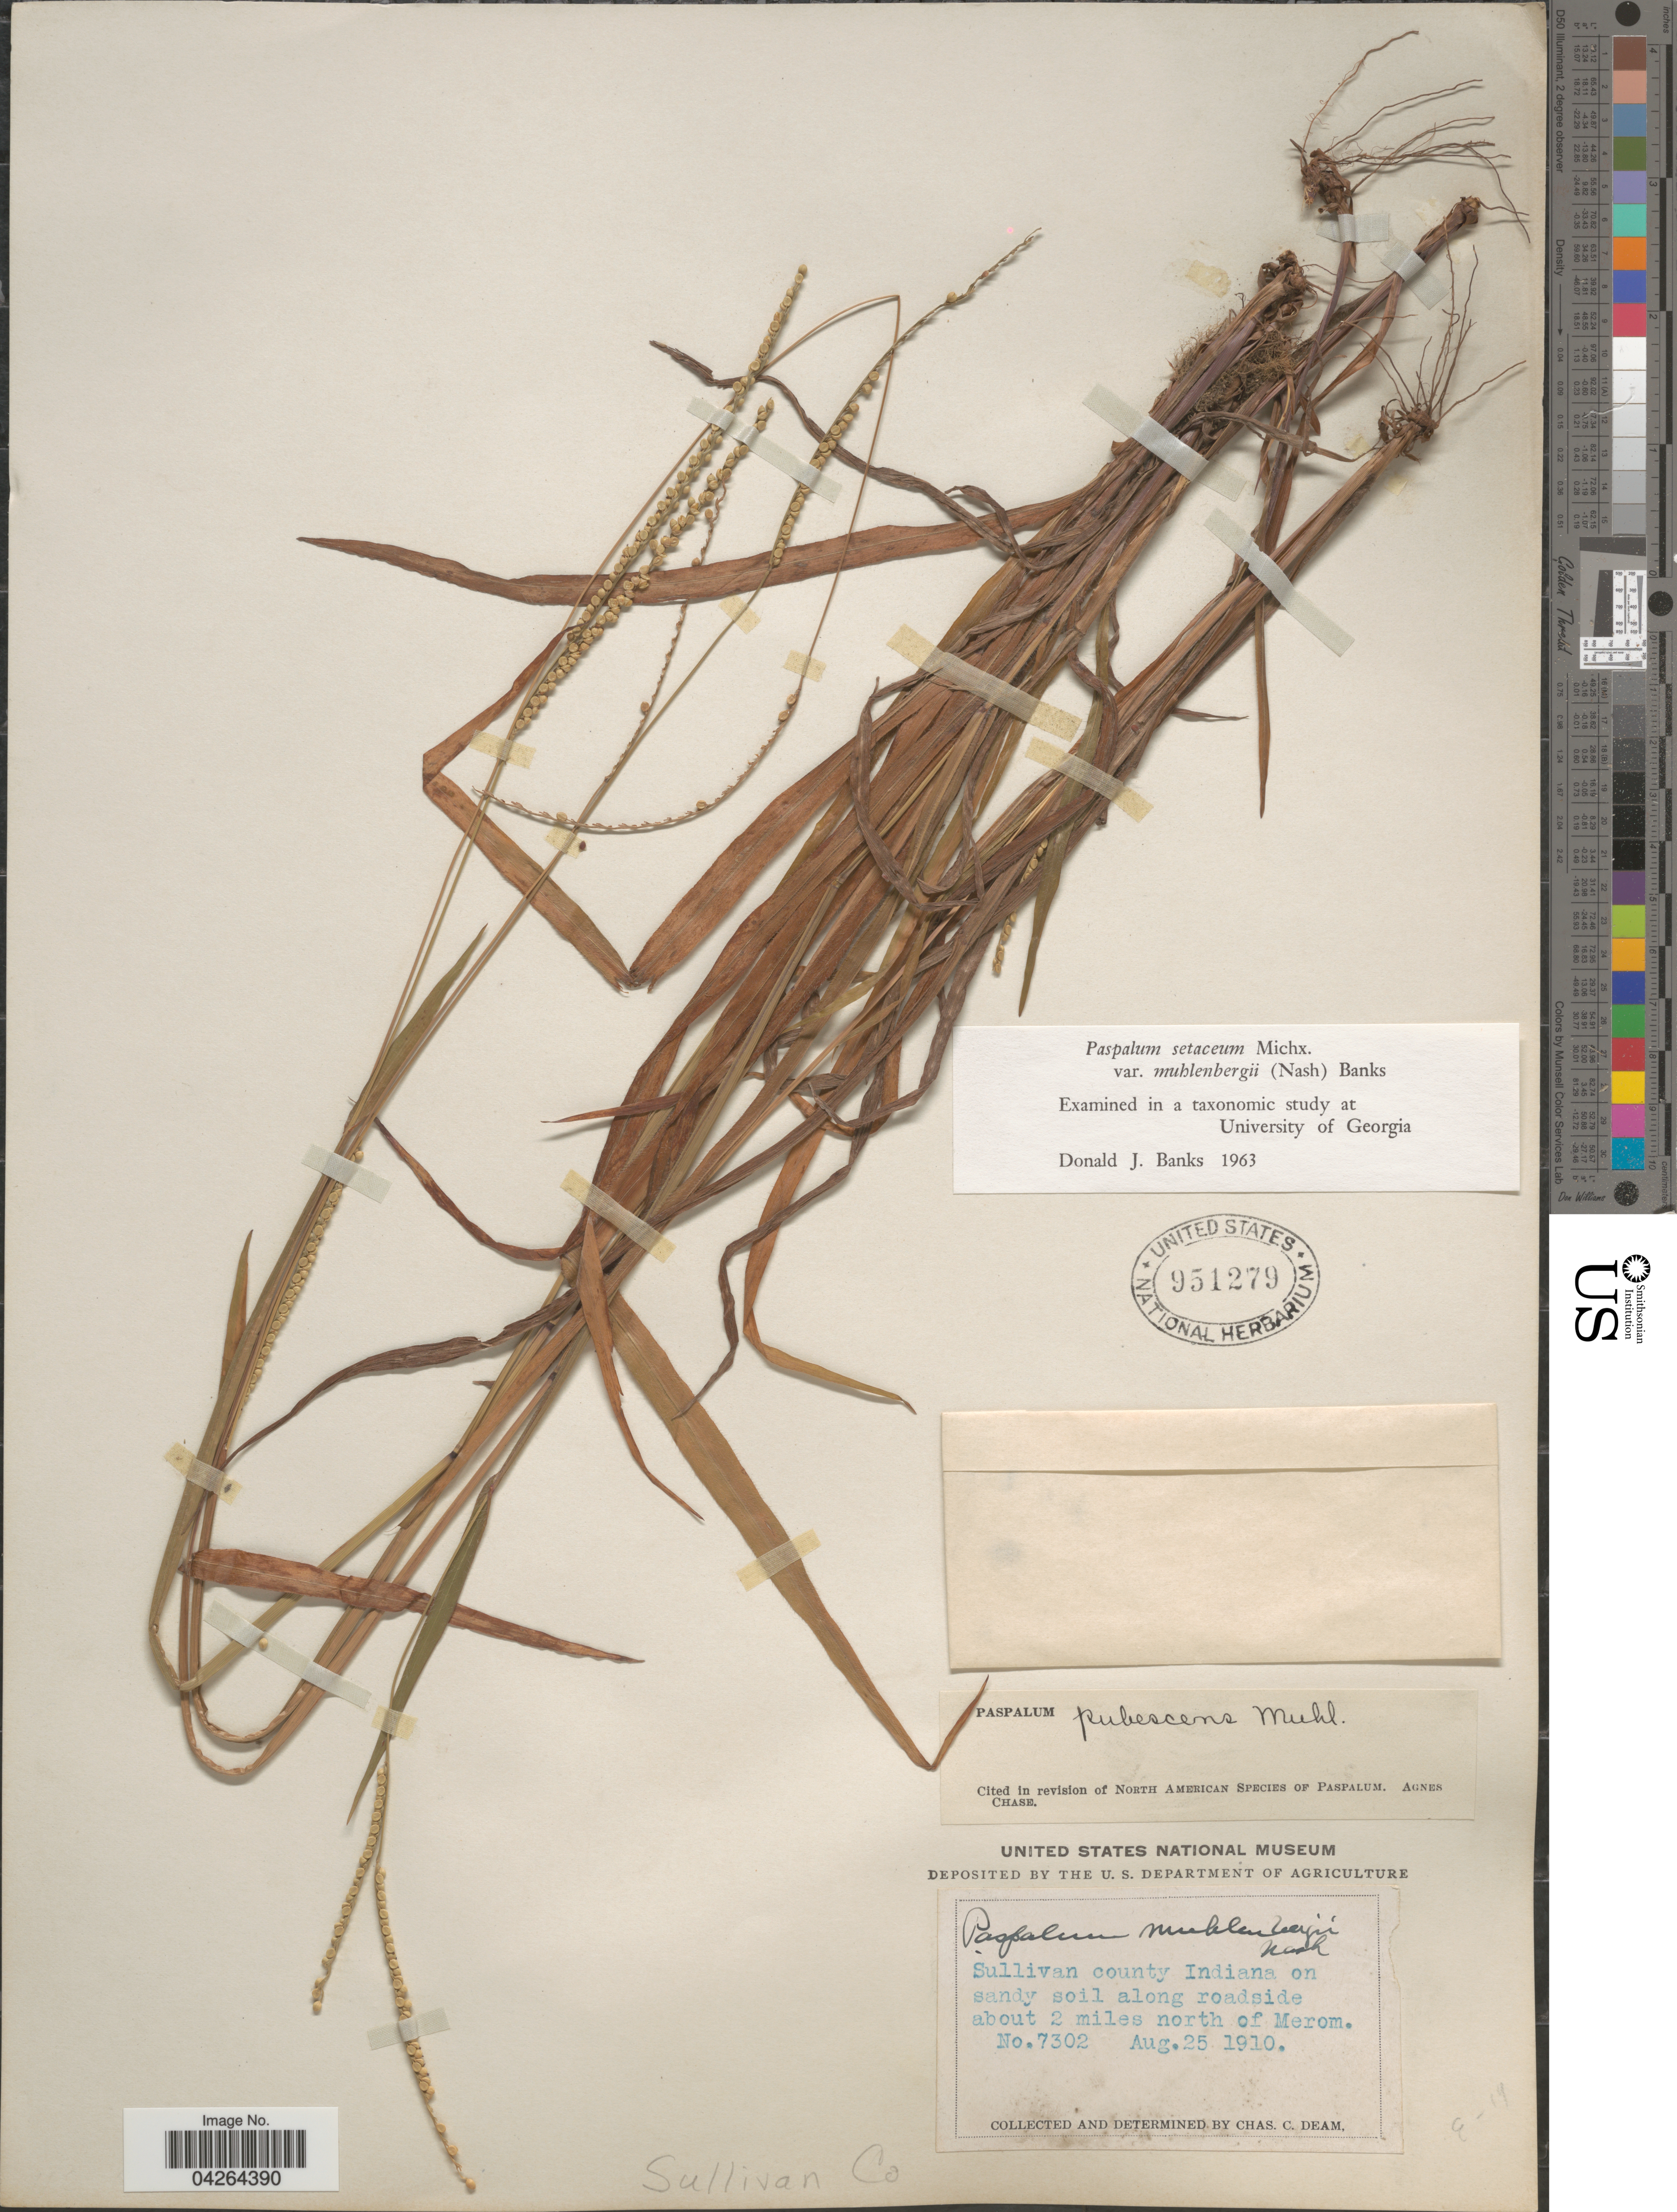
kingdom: Plantae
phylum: Tracheophyta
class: Liliopsida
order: Poales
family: Poaceae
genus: Paspalum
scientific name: Paspalum setaceum var. muhlenbergii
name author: (Nash) D.J. Banks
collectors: C. C. Deam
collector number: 7302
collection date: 1910-08-25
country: United States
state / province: Indiana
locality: Sullivan county Indiana on sandy soil along roadside about 2 miles north of Merom.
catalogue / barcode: US 951279